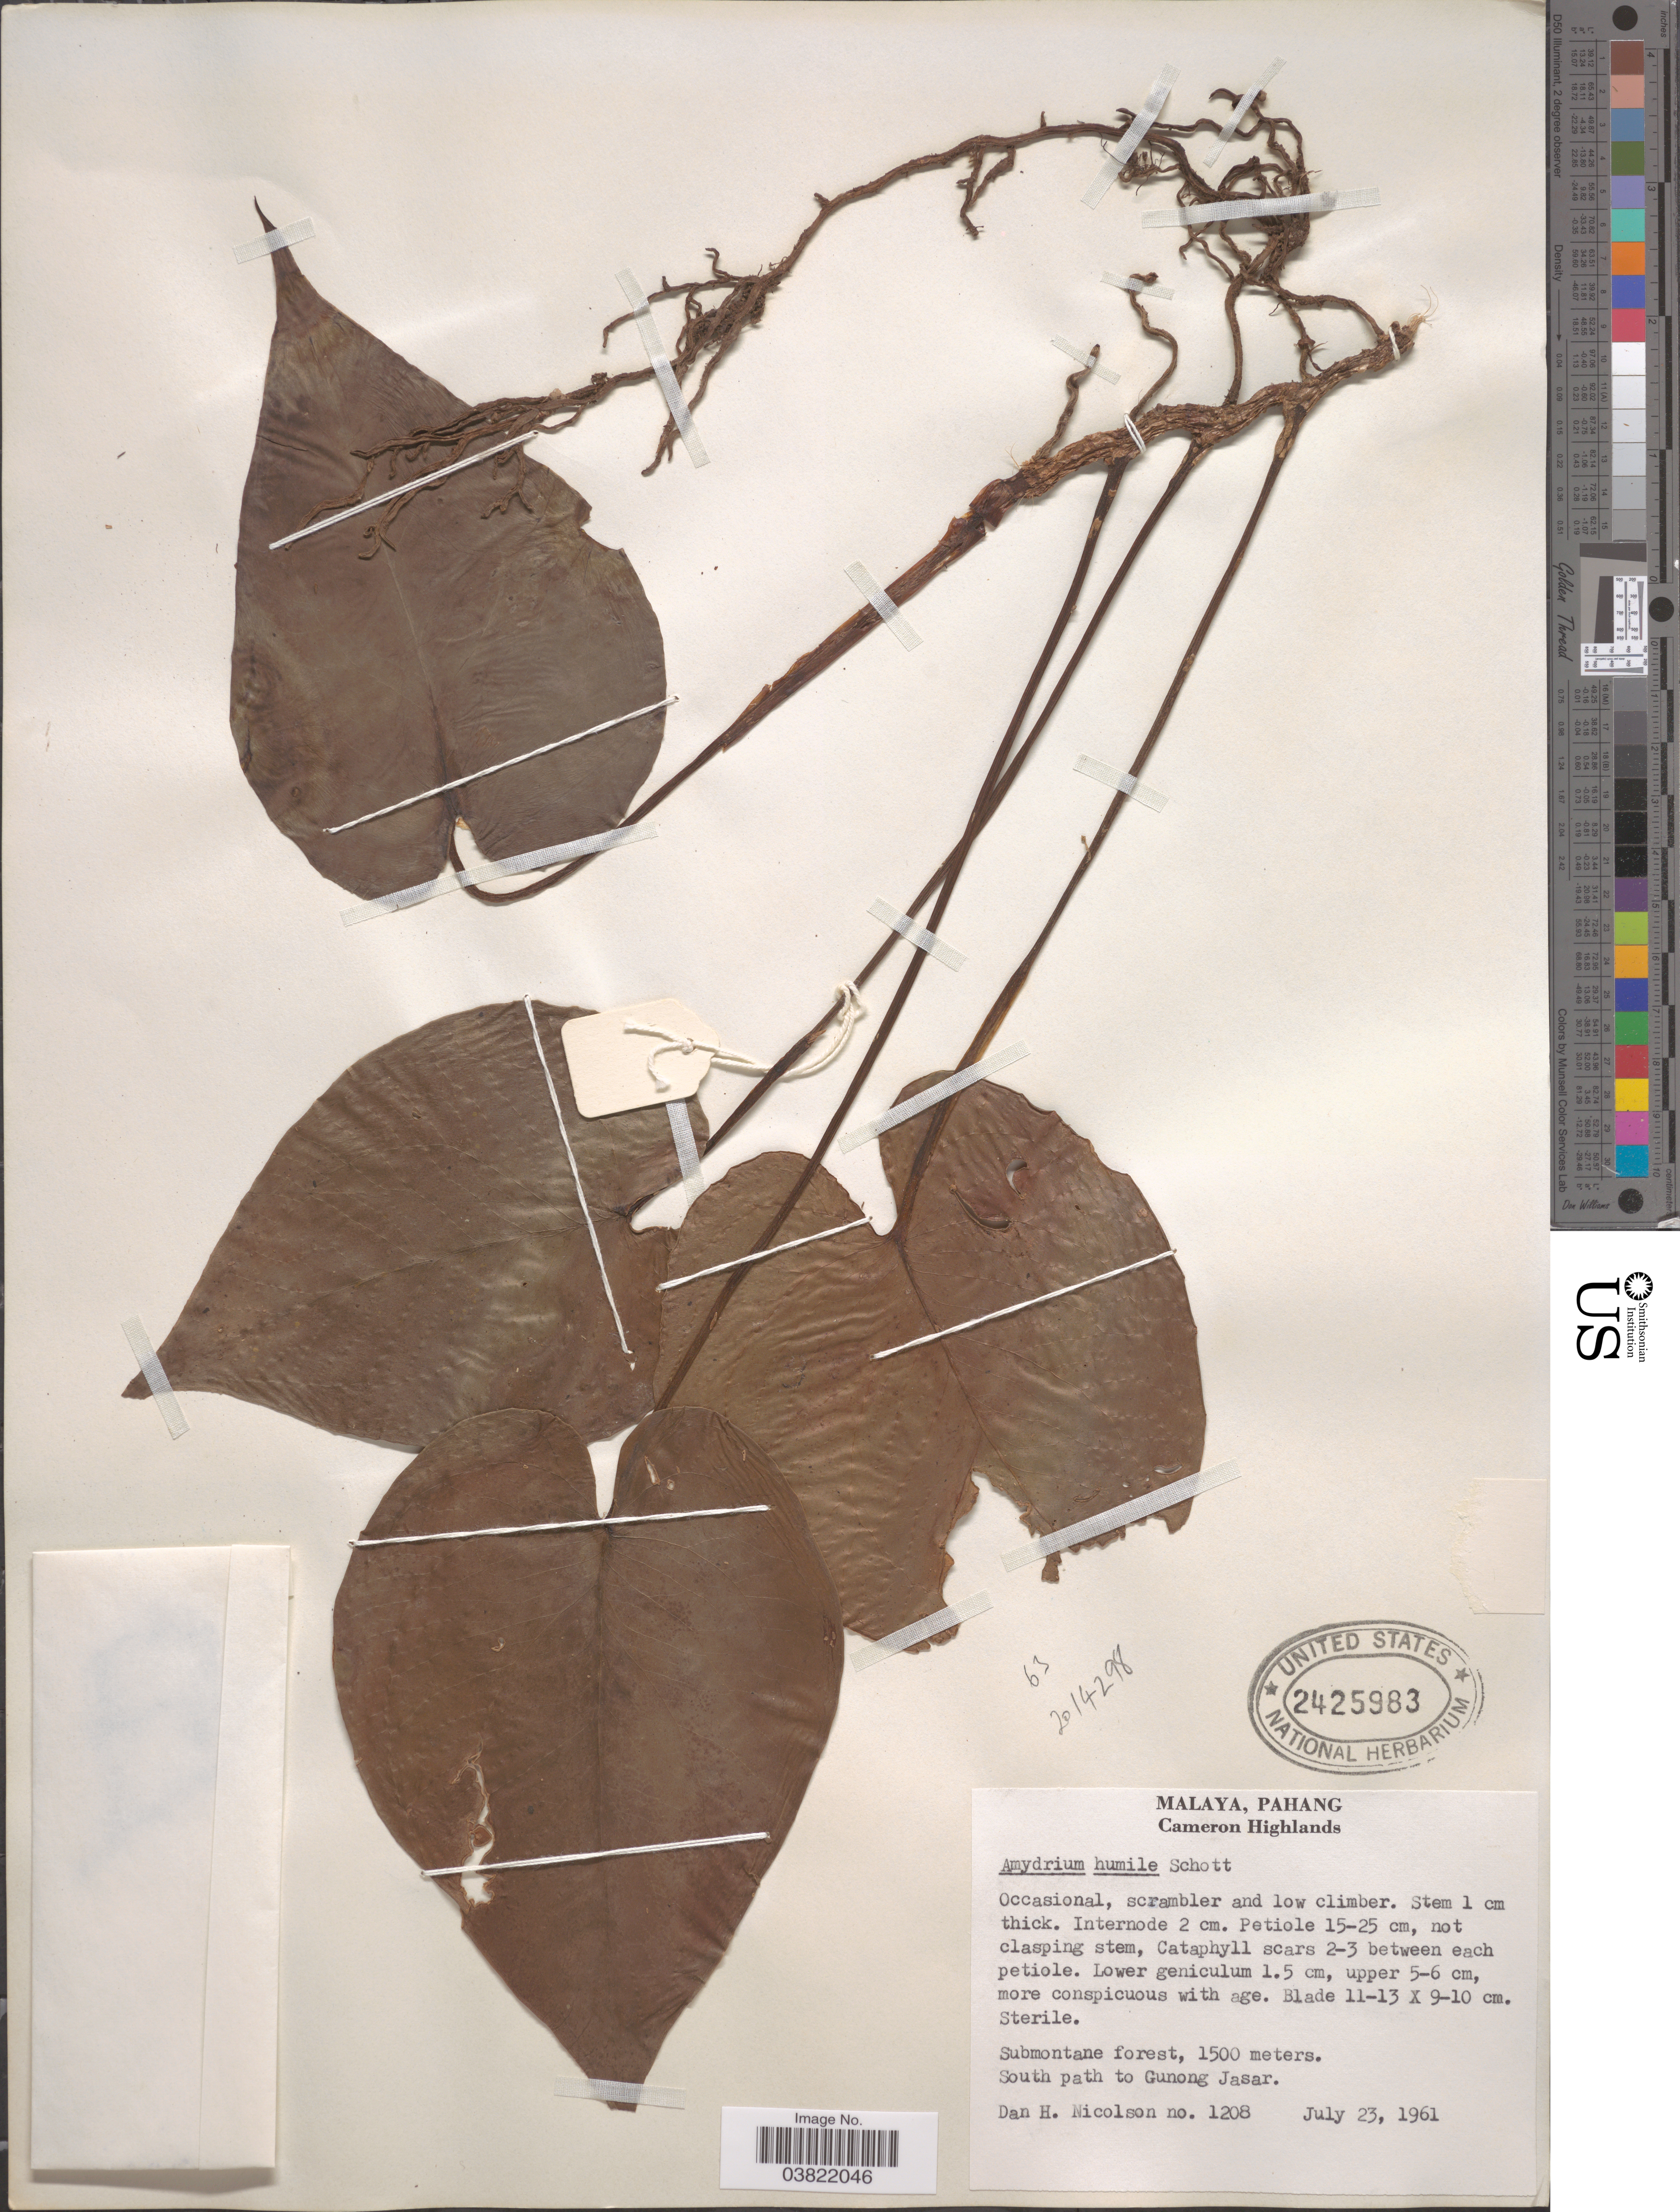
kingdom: Plantae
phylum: Tracheophyta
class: Liliopsida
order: Alismatales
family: Araceae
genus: Amydrium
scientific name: Amydrium humile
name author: Schott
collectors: D. H. Nicolson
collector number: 1208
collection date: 1961-07-23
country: Malaysia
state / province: Pahang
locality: Malaya, Cameron Highlands. South path to Gunong Jasar.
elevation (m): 1500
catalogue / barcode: US 2425983